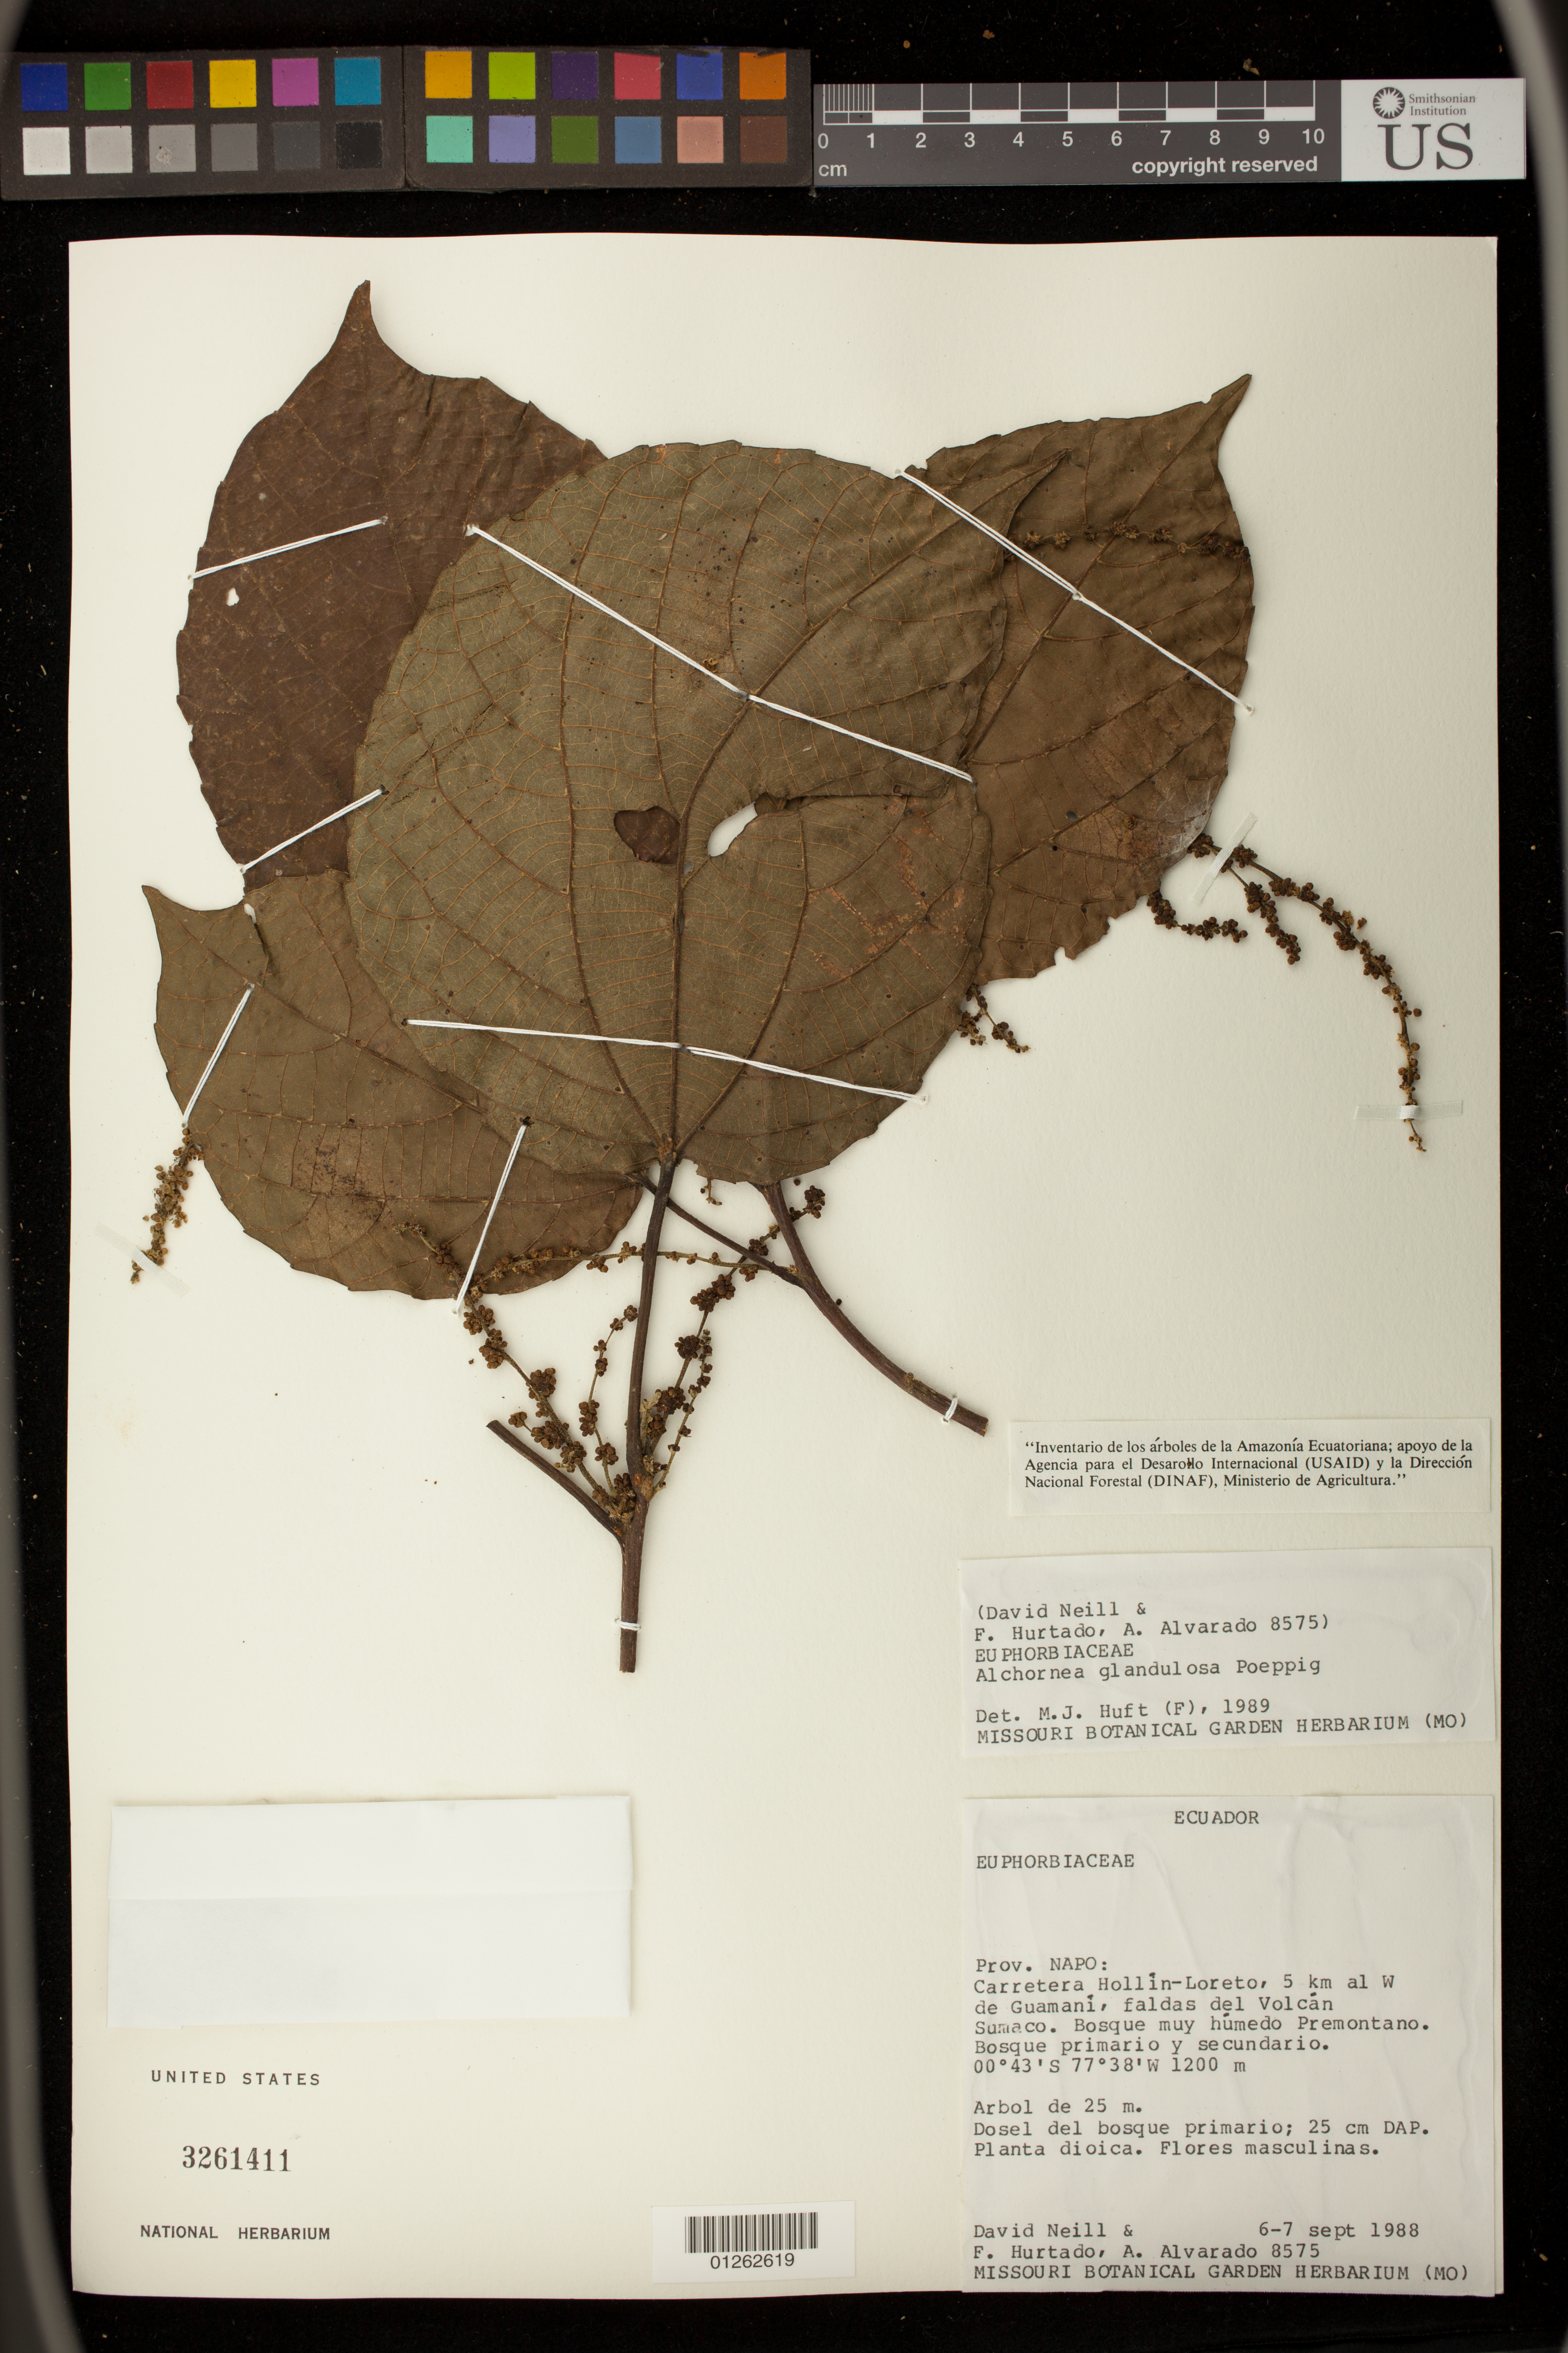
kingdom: Plantae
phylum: Tracheophyta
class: Magnoliopsida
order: Malpighiales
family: Euphorbiaceae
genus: Alchornea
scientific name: Alchornea glandulosa subsp. glandulosa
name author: Poepp.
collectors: D. A. Neill, F. Hurtado & A. Alvarado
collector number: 8575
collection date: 1988-09-06/1988-09-07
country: Ecuador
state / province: Napo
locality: Carretera Hollin-Loret, 5 km al W de Guamani, faldas del Volcan Sumaco.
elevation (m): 1200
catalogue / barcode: US 3261411